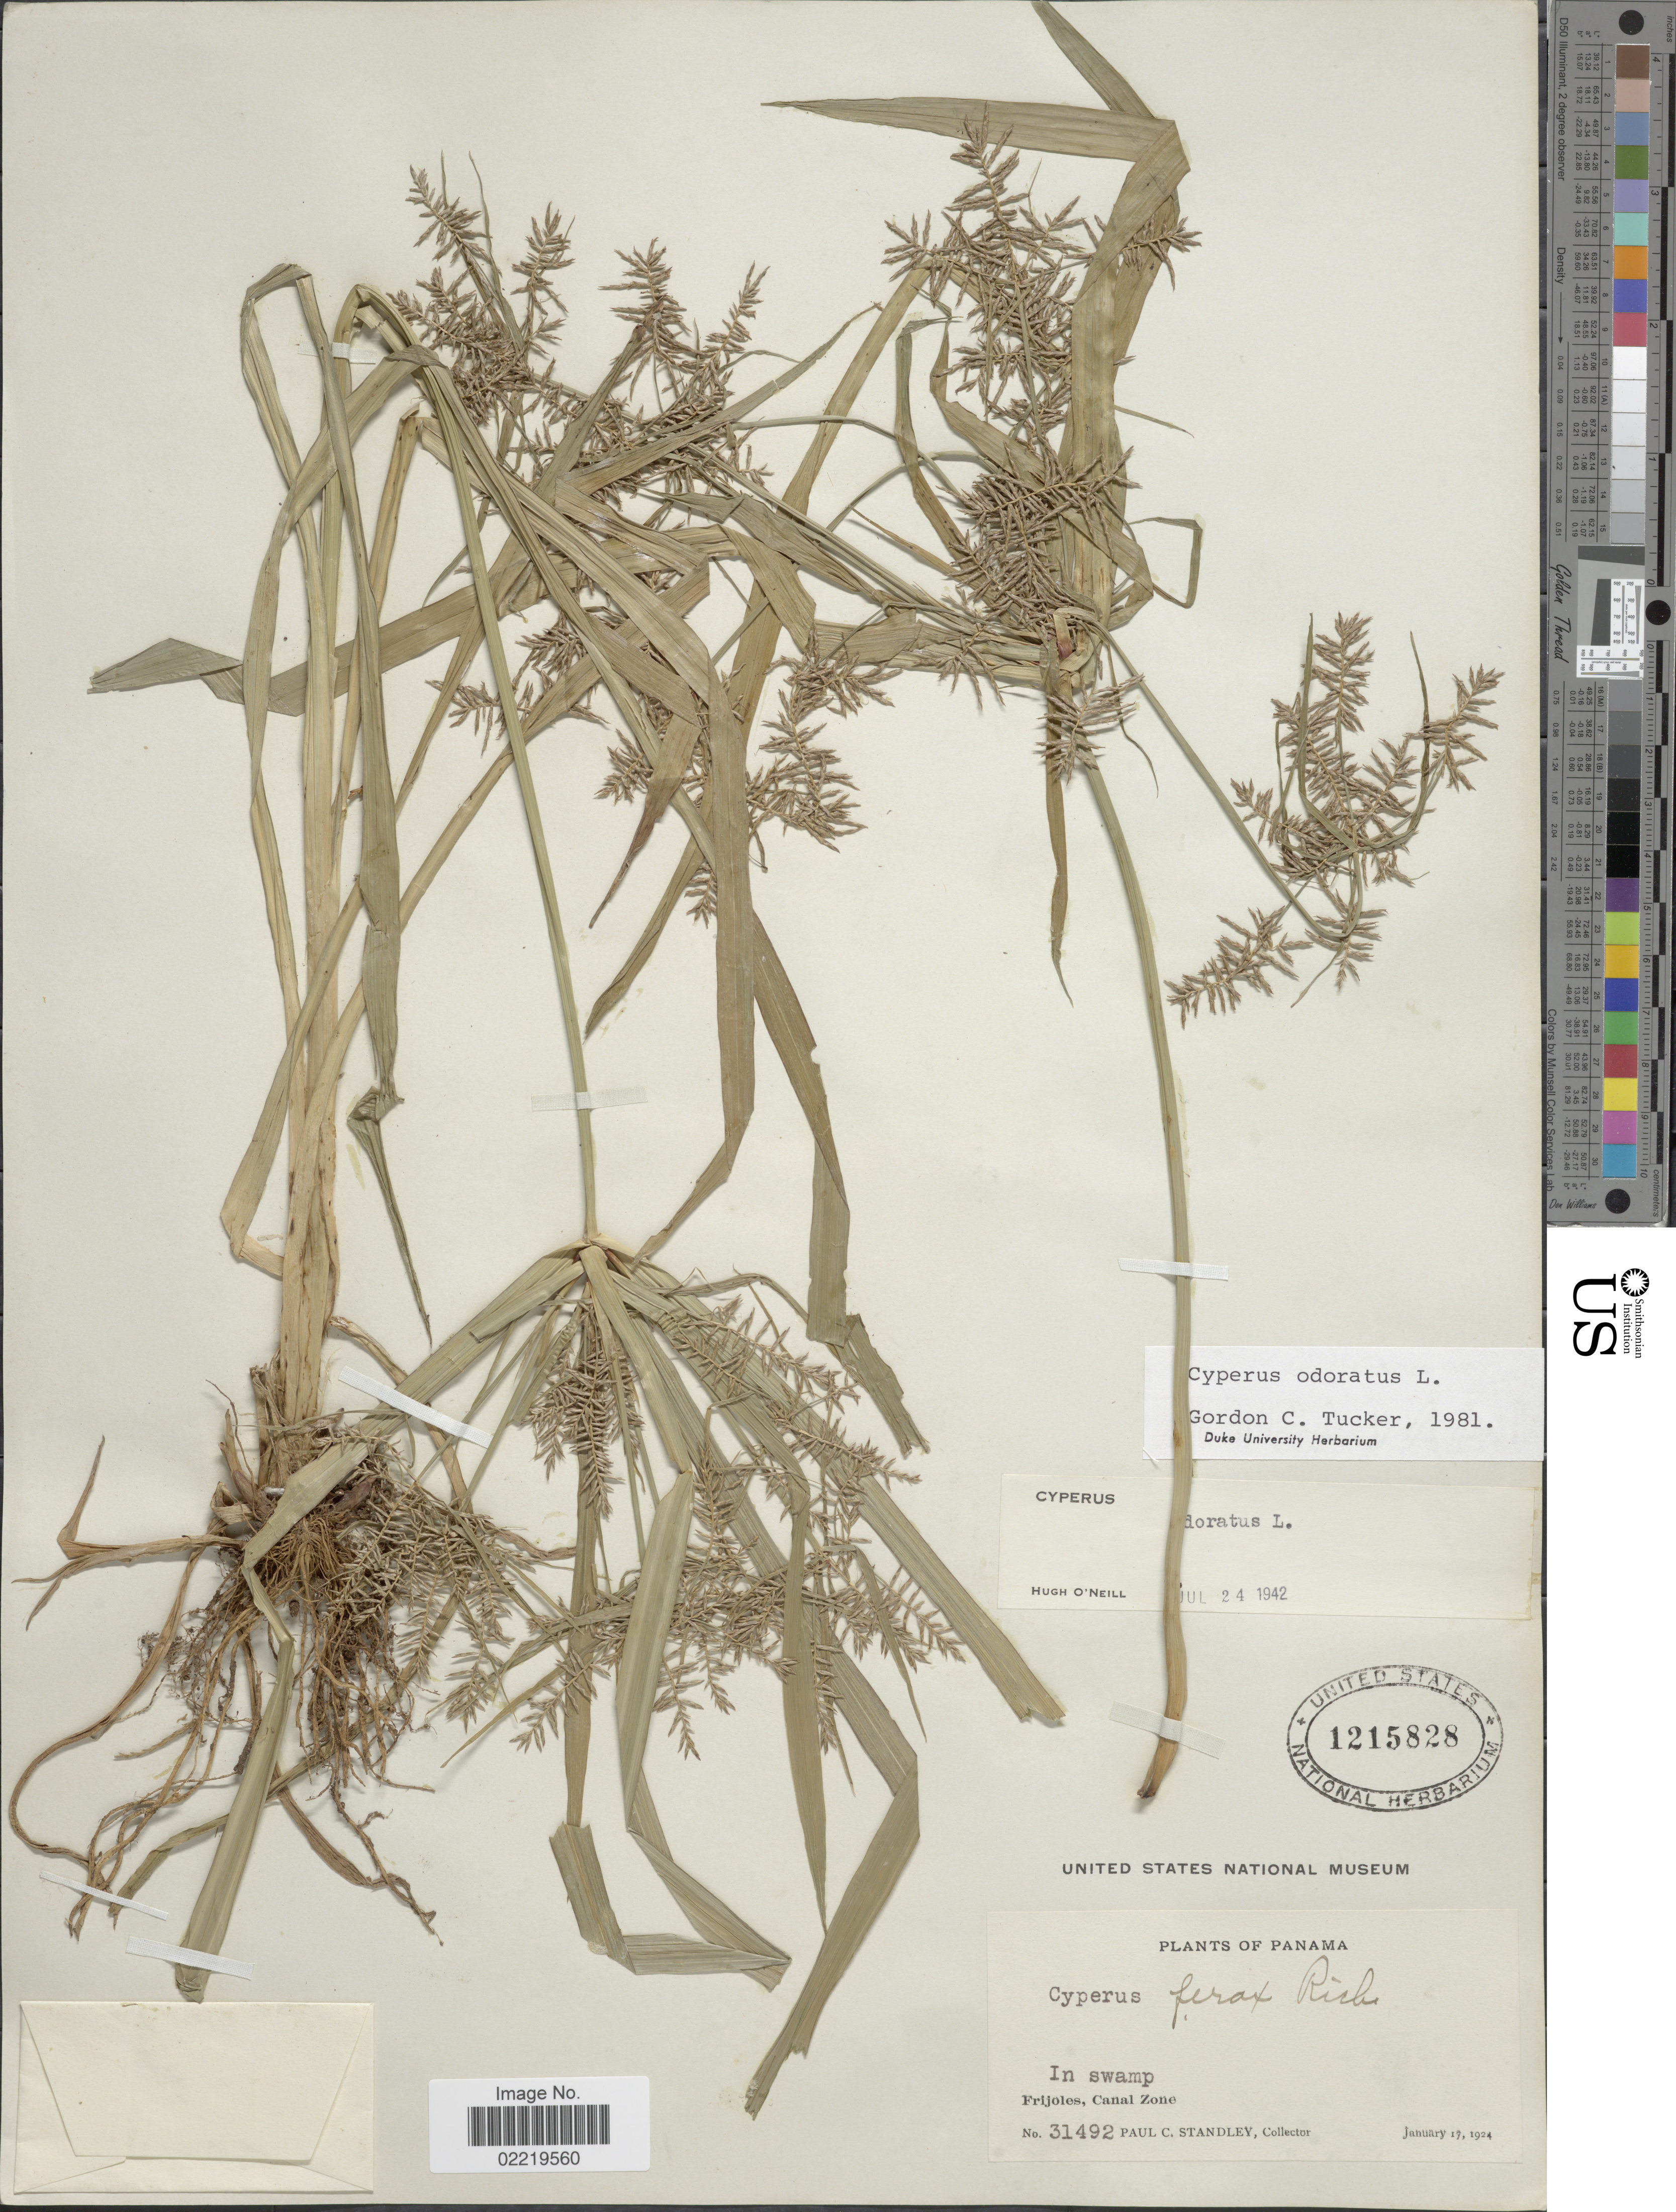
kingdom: Plantae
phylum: Tracheophyta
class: Liliopsida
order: Poales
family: Cyperaceae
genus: Cyperus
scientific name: Cyperus odoratus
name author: L.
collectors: P. C. Standley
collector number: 31492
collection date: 1924-01-17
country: Panama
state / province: Colón / Panamá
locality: In swamp, Frijoles, Canal Zone.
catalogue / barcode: US 1215828